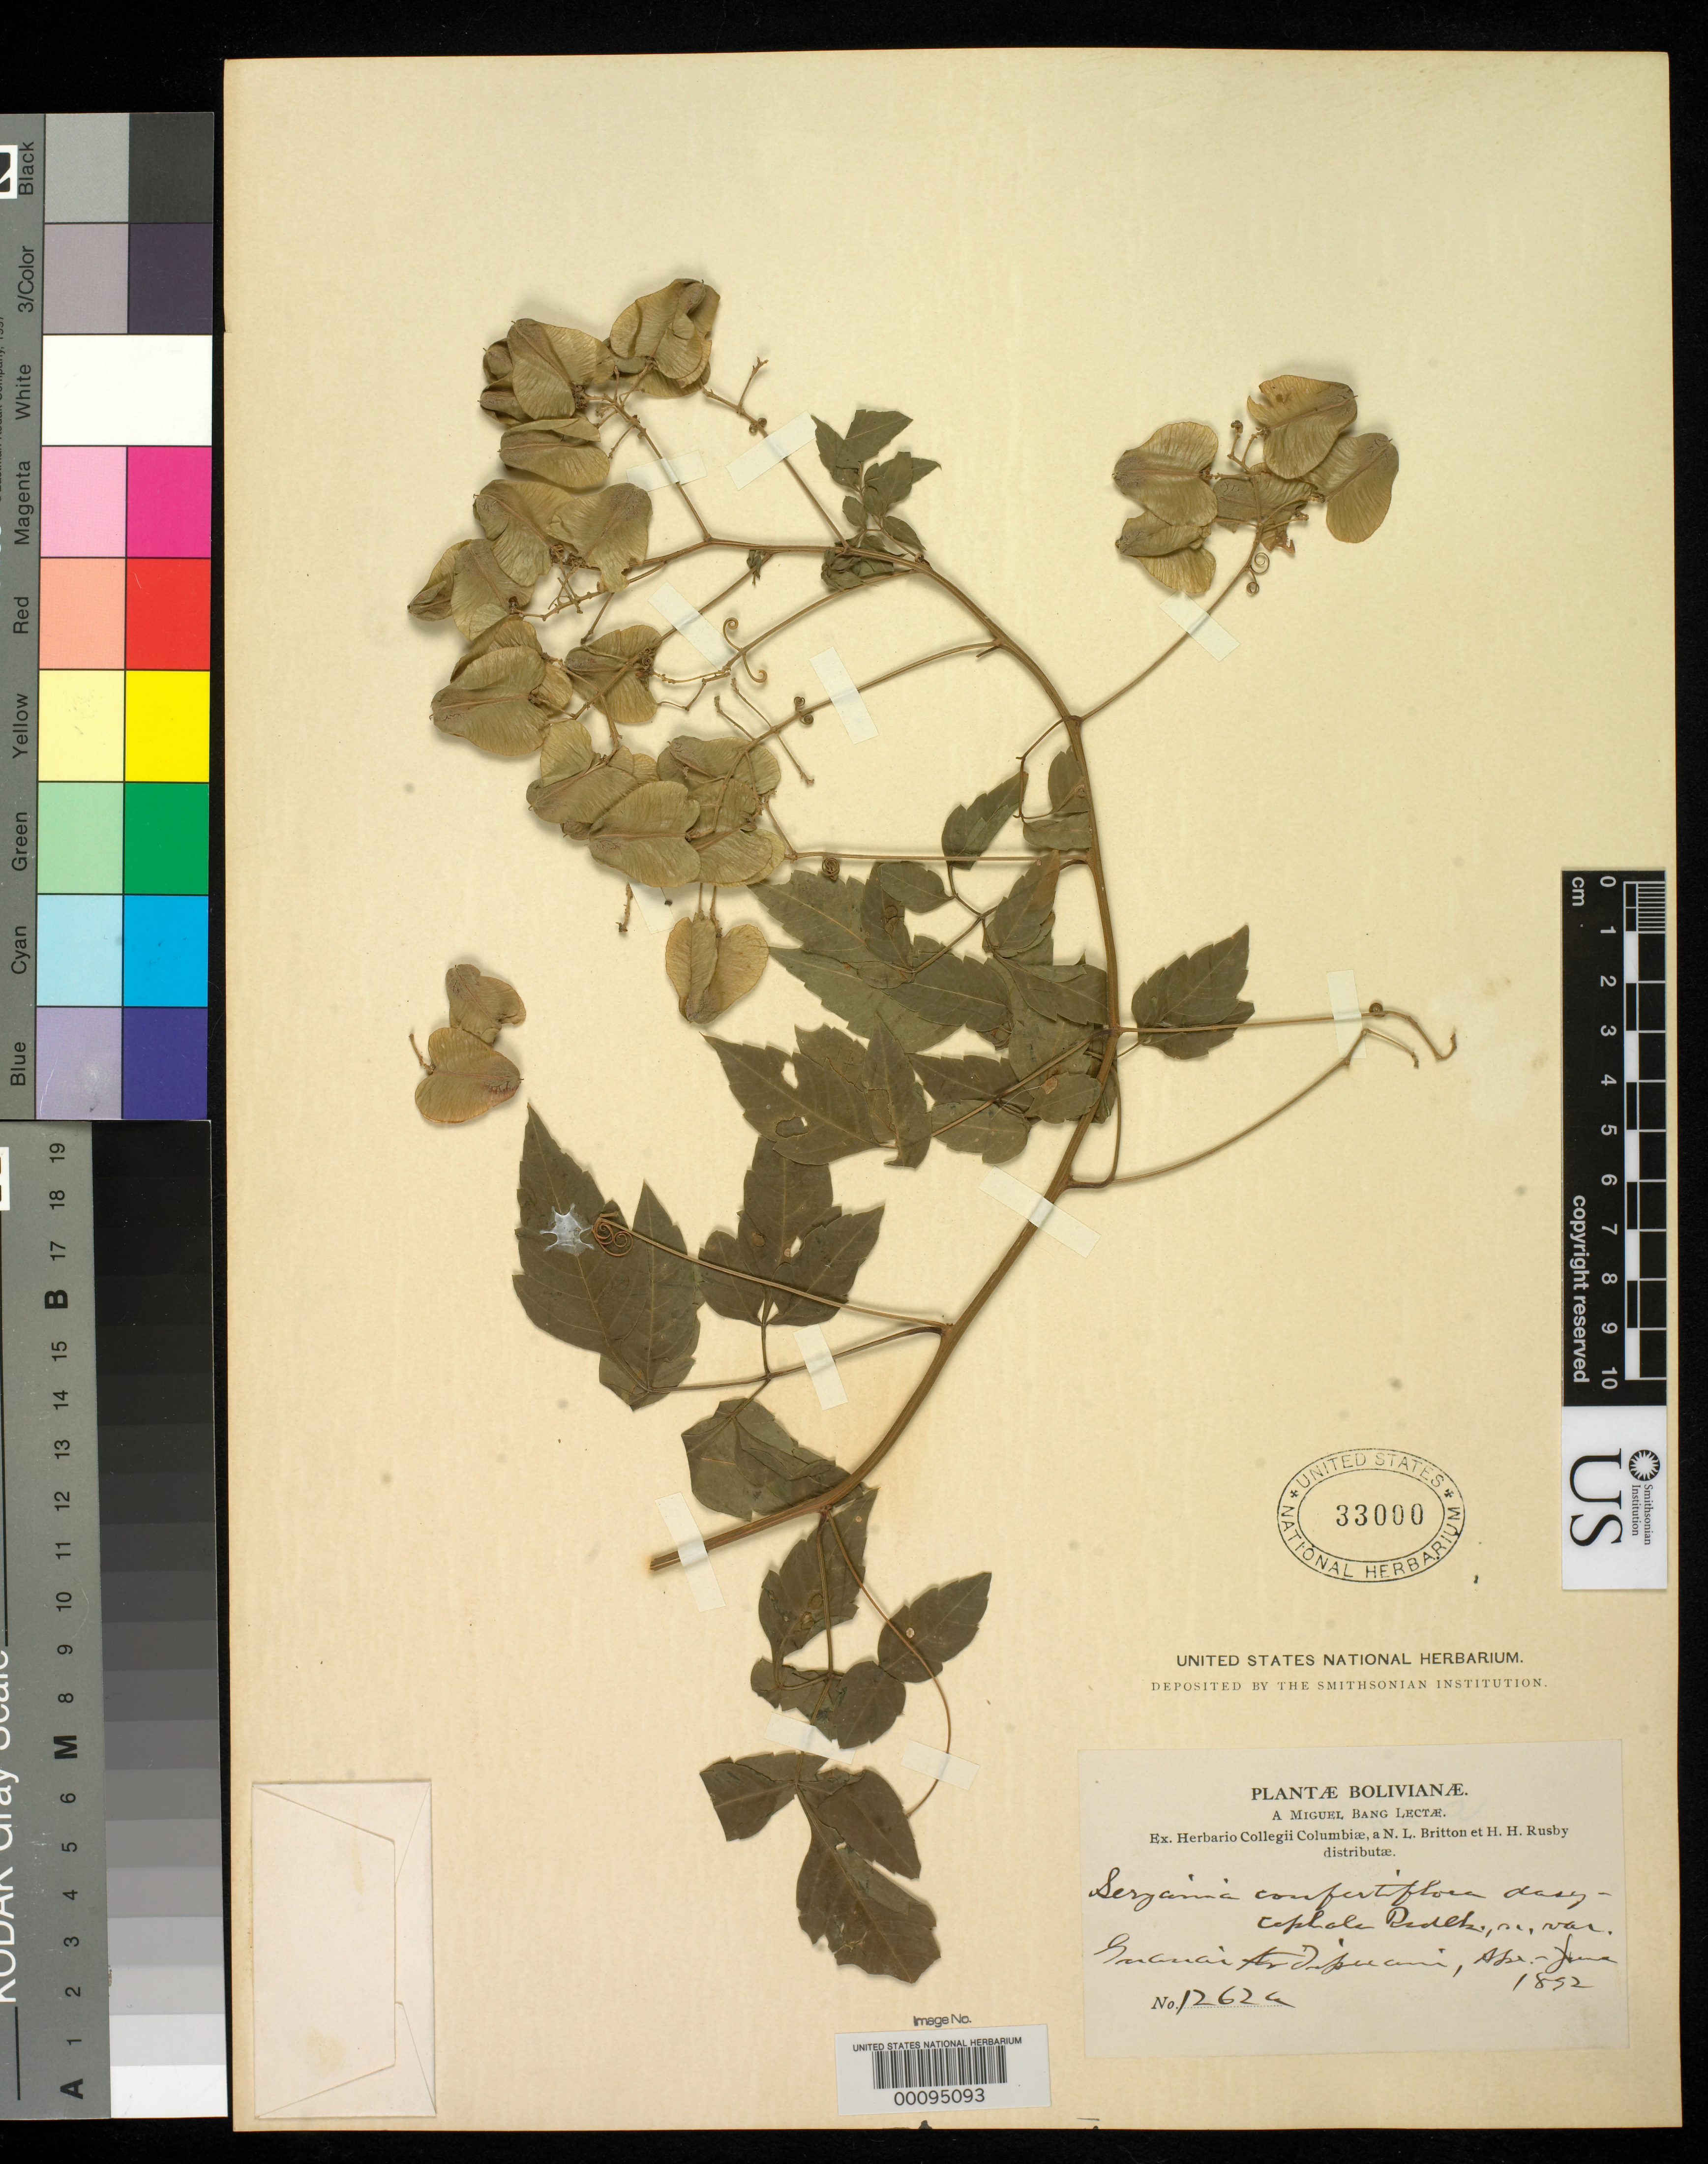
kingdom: Plantae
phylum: Tracheophyta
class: Magnoliopsida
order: Sapindales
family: Sapindaceae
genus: Serjania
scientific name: Serjania confertiflora var. dasycephala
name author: Radlk.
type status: Syntype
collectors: M. Bang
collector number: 1262 A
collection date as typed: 1891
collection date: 1891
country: Bolivia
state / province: Cochabamba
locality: "Espirito Santo".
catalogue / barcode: US 33000